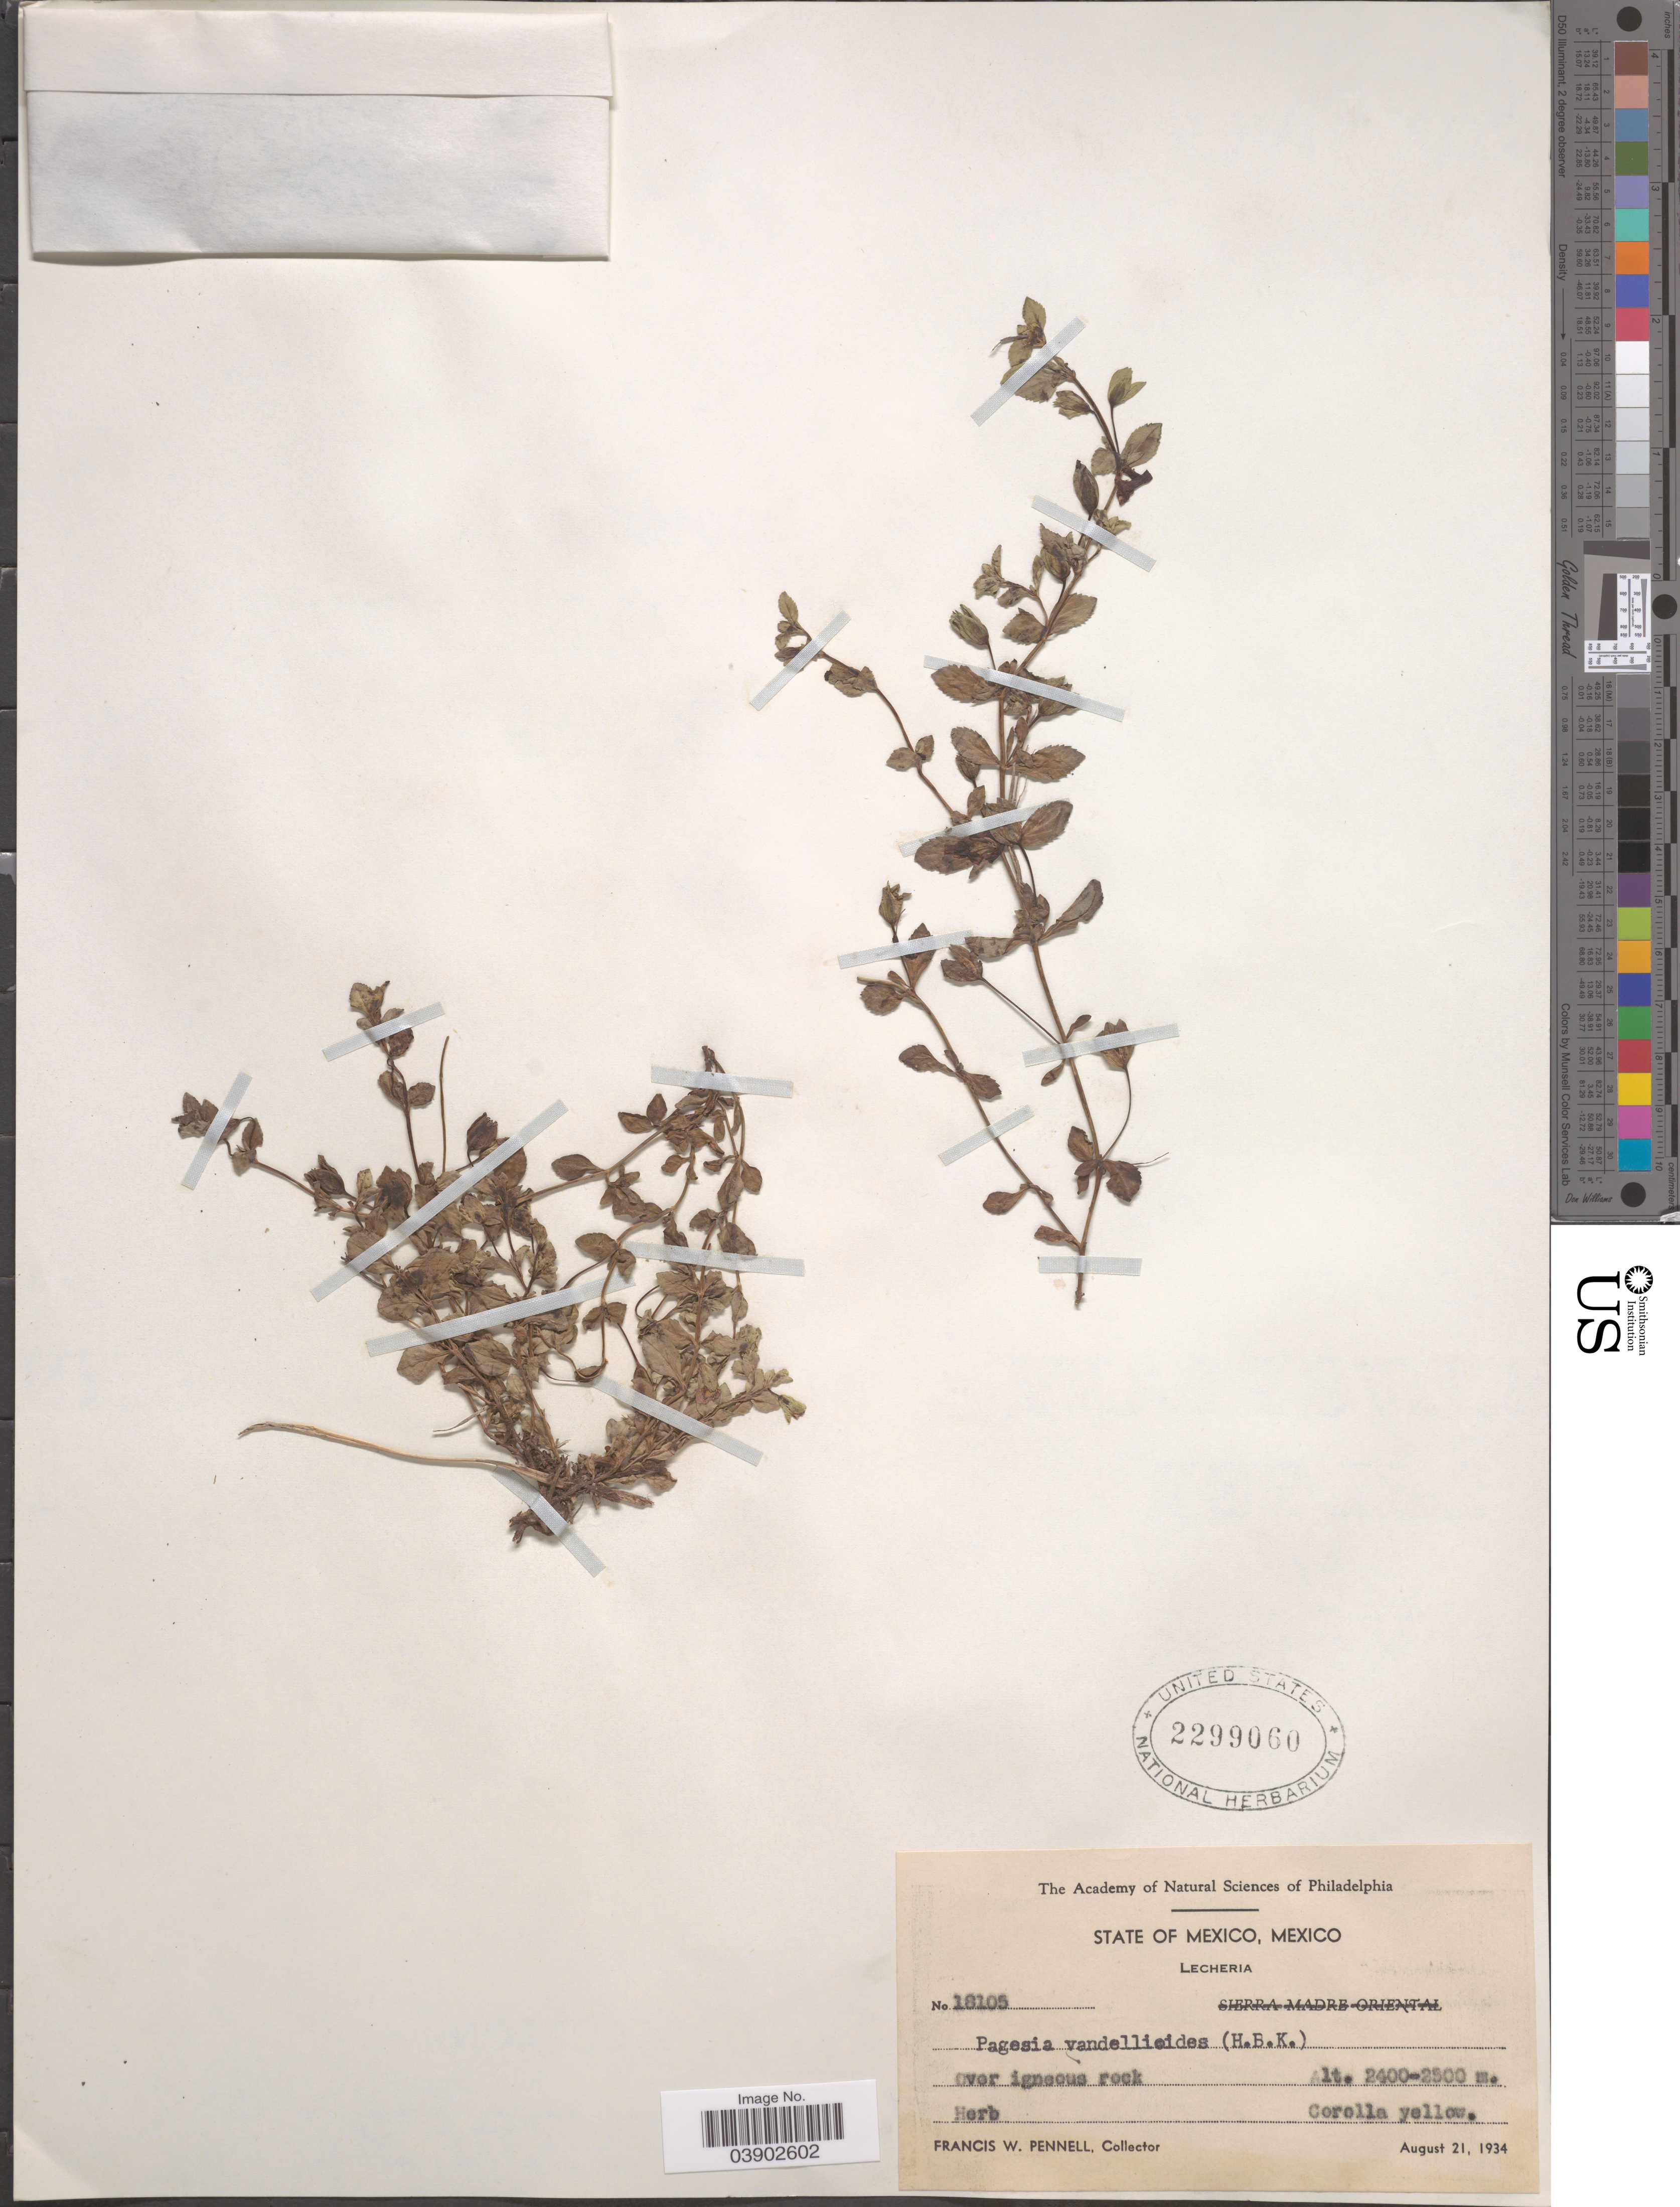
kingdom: Plantae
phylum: Tracheophyta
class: Magnoliopsida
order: Lamiales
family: Plantaginaceae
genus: Mecardonia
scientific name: Mecardonia procumbens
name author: (Mill.) Small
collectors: F. W. Pennell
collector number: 18105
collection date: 1934-08-21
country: Mexico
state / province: México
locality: Lecheria.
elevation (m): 2400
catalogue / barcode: US 2299060